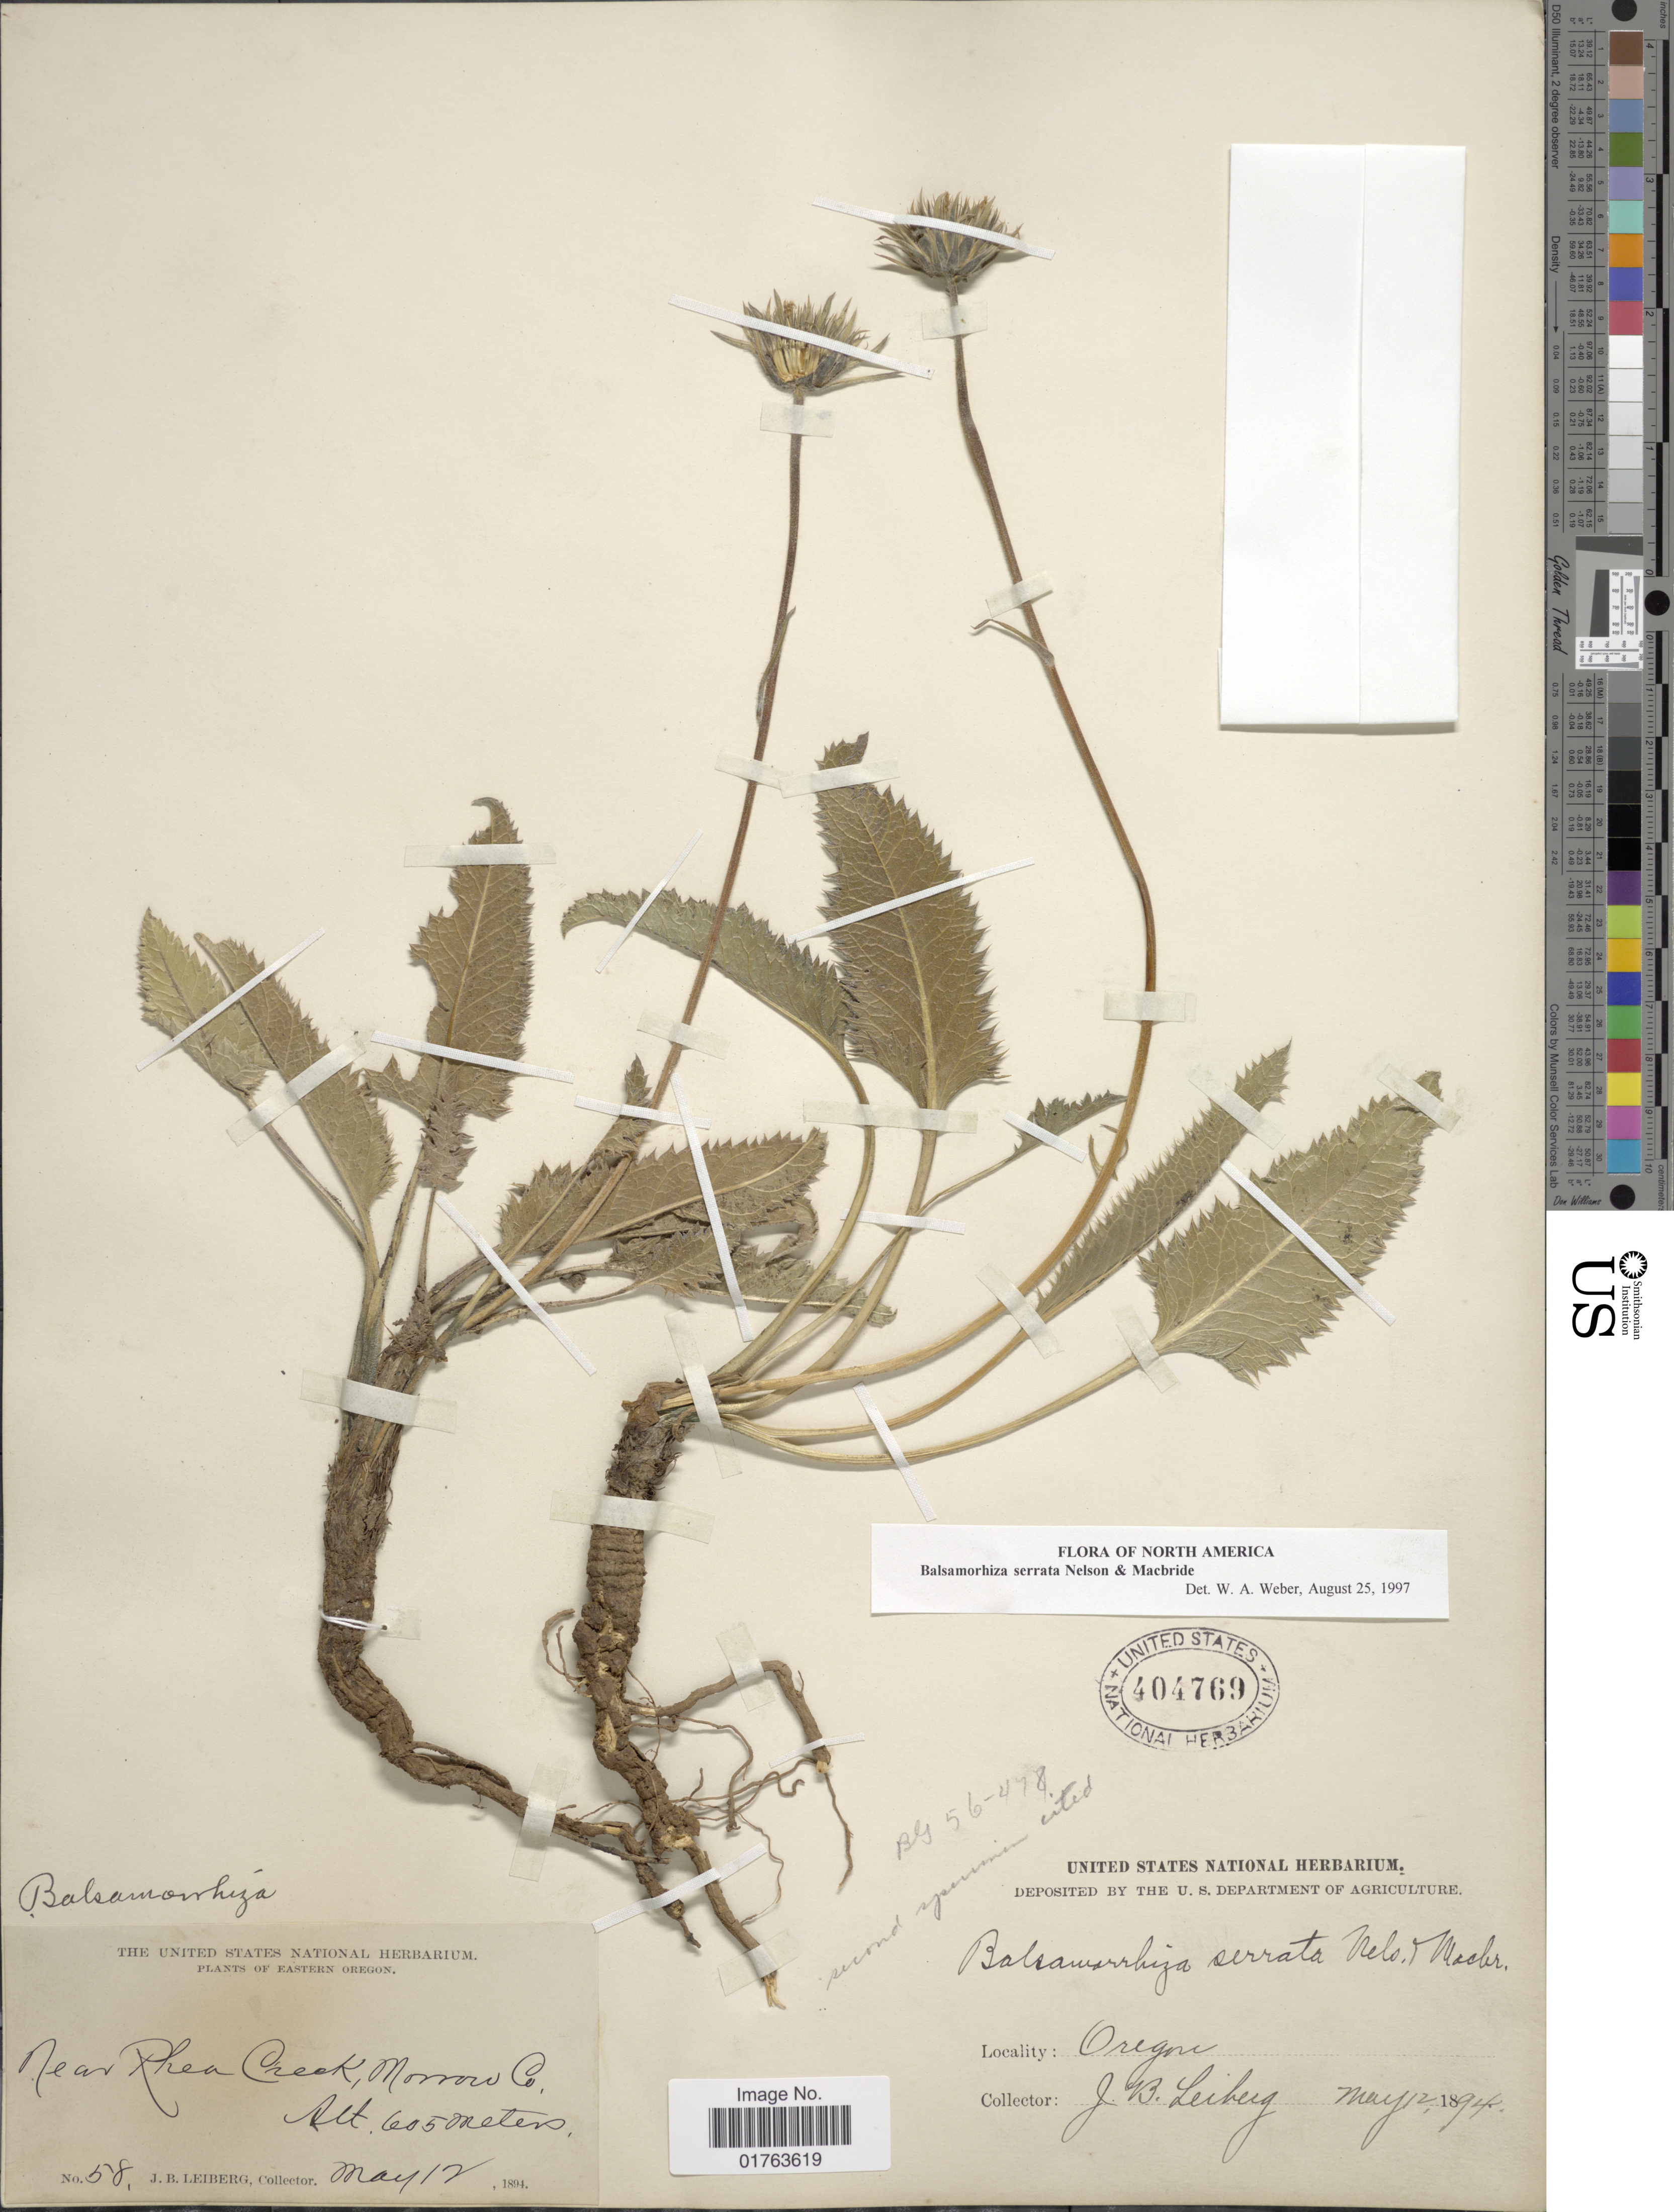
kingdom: Plantae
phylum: Tracheophyta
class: Magnoliopsida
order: Asterales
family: Asteraceae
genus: Balsamorhiza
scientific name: Balsamorhiza serrata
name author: A. Nelson & J.F. Macbr.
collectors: J. B. Leiberg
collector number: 58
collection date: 1894-05-12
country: United States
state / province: Oregon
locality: Near Rhea Creek, Monroe Co.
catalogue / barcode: US 404769